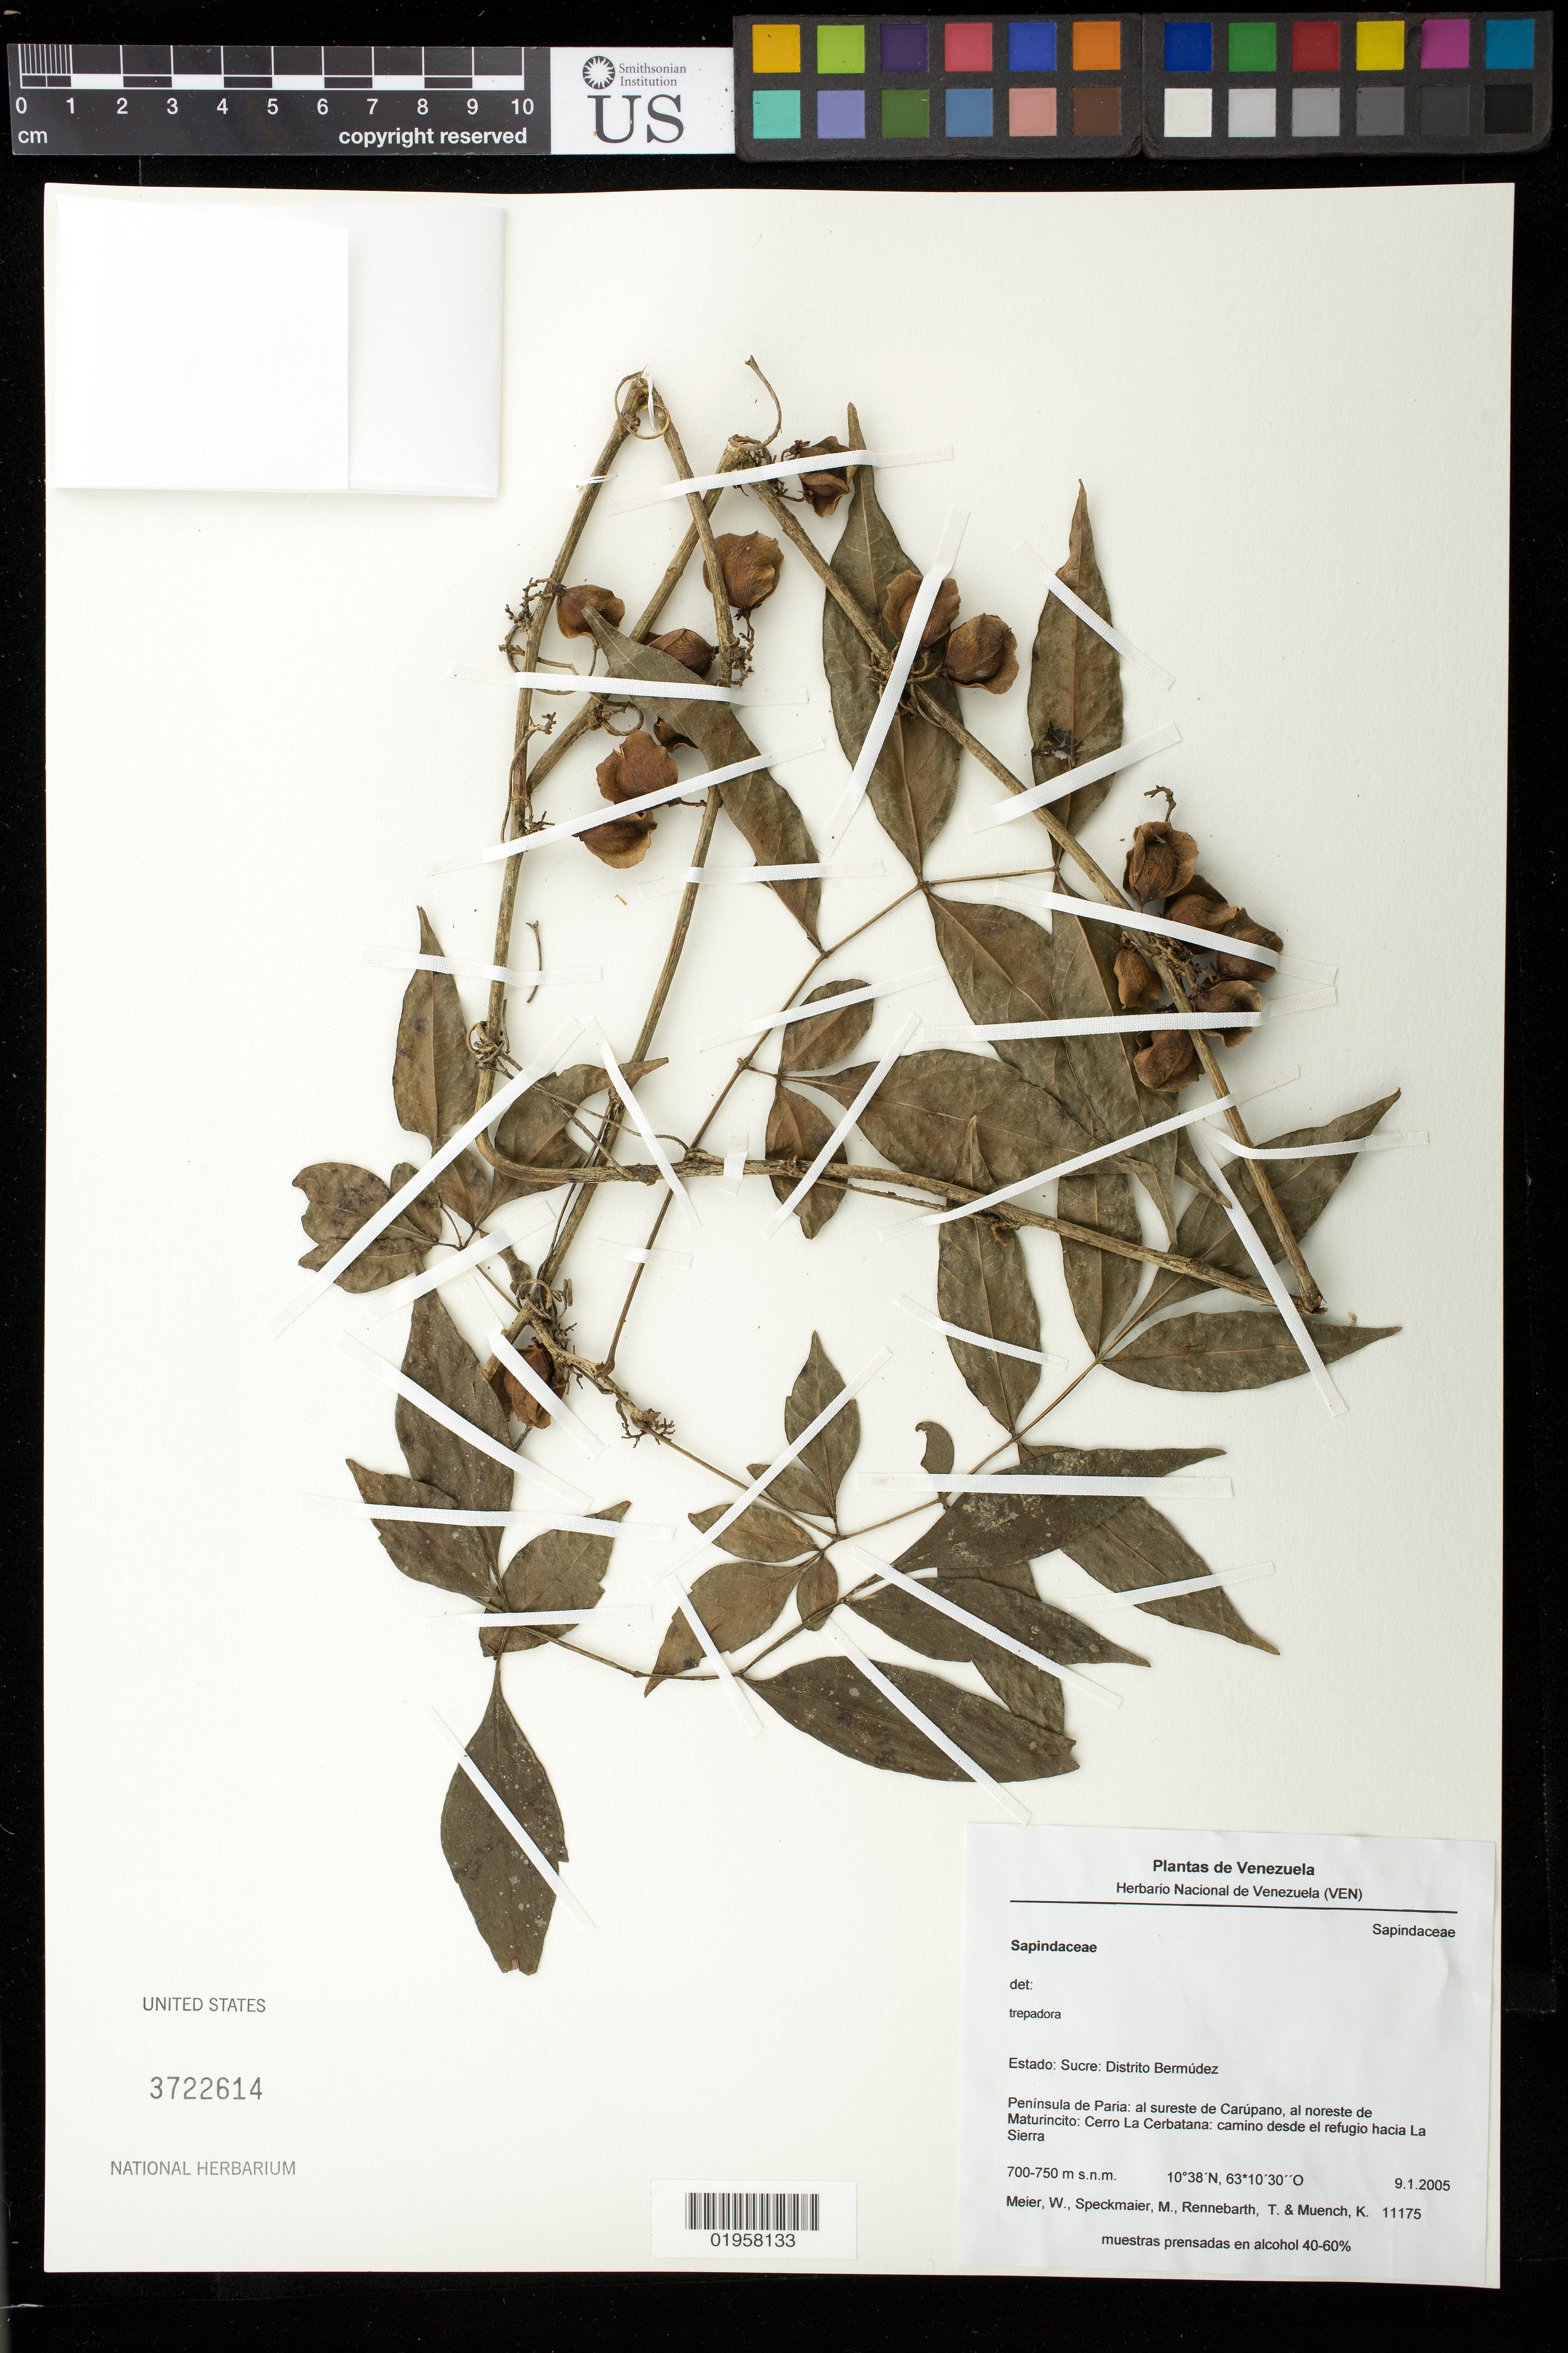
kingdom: Plantae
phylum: Tracheophyta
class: Magnoliopsida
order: Sapindales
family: Sapindaceae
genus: Paullinia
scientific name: Paullinia cauliflora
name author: Jacq.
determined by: Acevedo-Rodríguez, P., (BOT), Smithsonian Institution - National Museum of Natural History (UNITED STATES)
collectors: W. Meier, M. Speckmaier, T. Rennebarth & K. Muench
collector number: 11175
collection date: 2005-01-09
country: Venezuela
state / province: Sucre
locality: Distrito Bermúdez. Península de Paria; al sureste de Carúpano, al noreste de Maturincito; Cerro La Cerbatana; camino desde el refugio hacia La Sierra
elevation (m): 700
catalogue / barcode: US 3722614